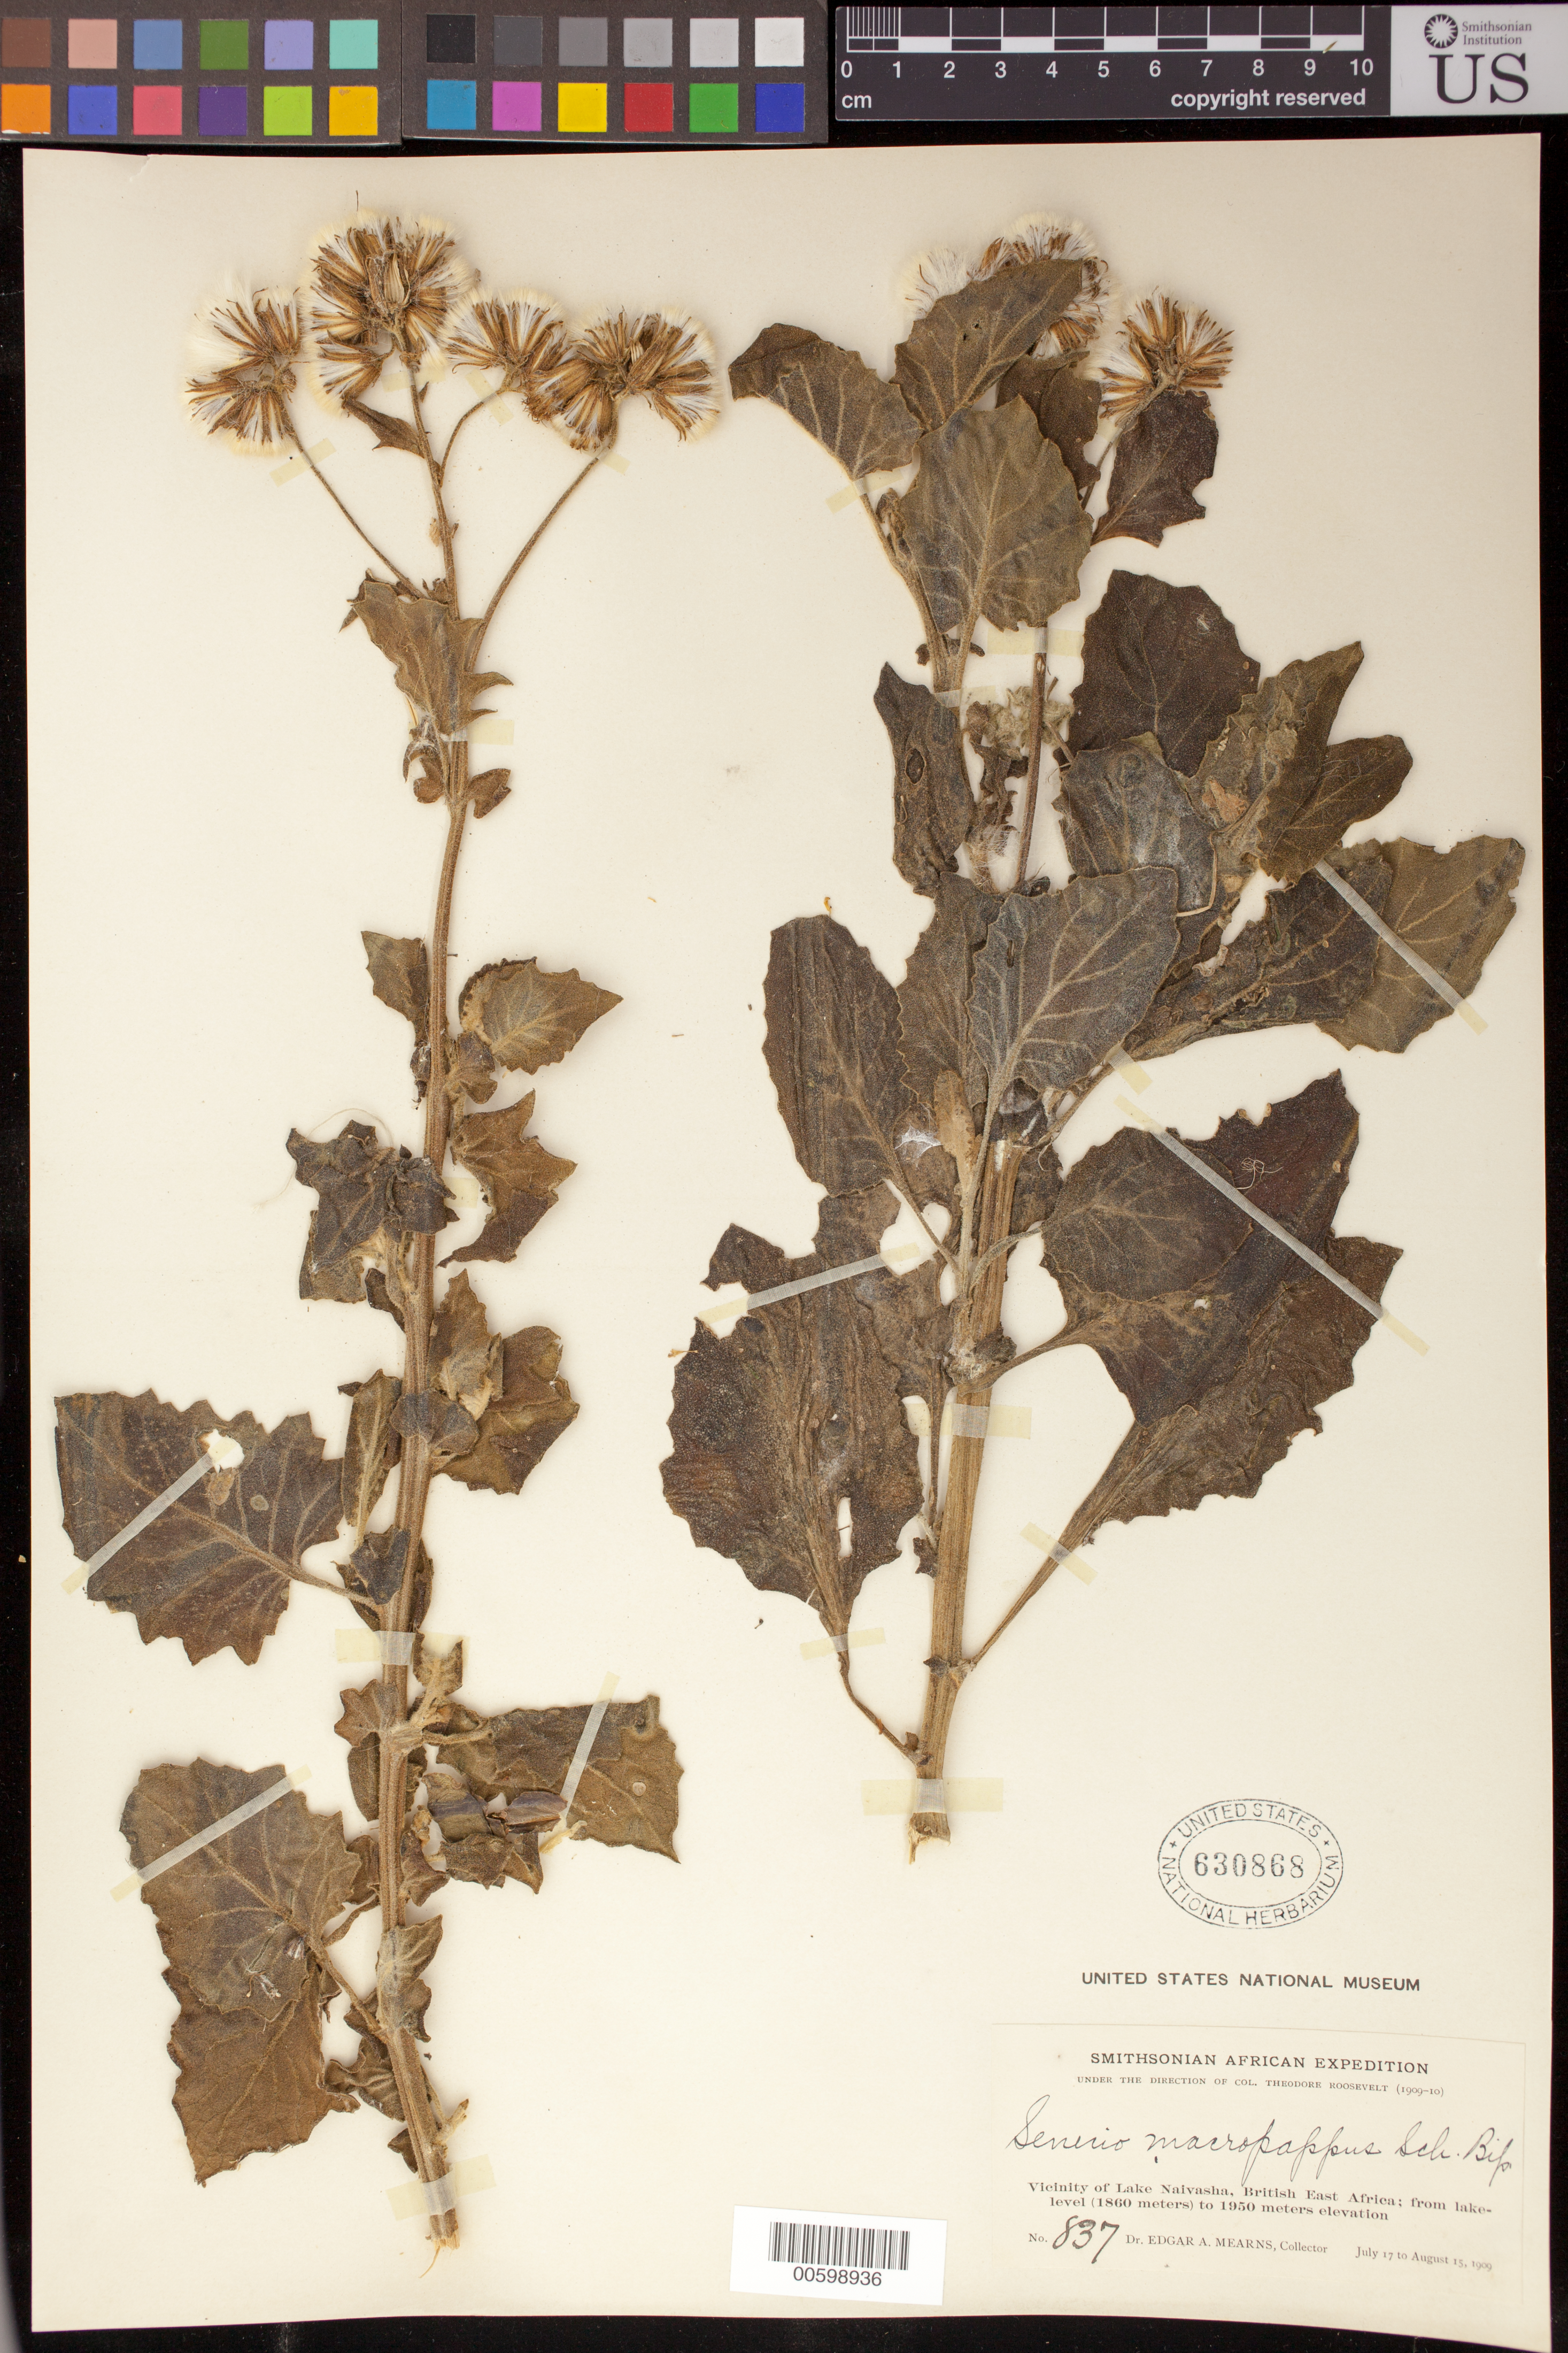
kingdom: Plantae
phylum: Tracheophyta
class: Magnoliopsida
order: Asterales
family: Asteraceae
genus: Senecio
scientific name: Senecio macropappus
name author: Sch. Bip.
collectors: E. A. Mearns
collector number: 837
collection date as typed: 17 Jul 1909 to 15 Aug 1909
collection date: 1909-07-17/1909-08-15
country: Kenya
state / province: Nakuru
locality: Vicinity of Lake Naivasha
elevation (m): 1860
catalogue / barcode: US 630868